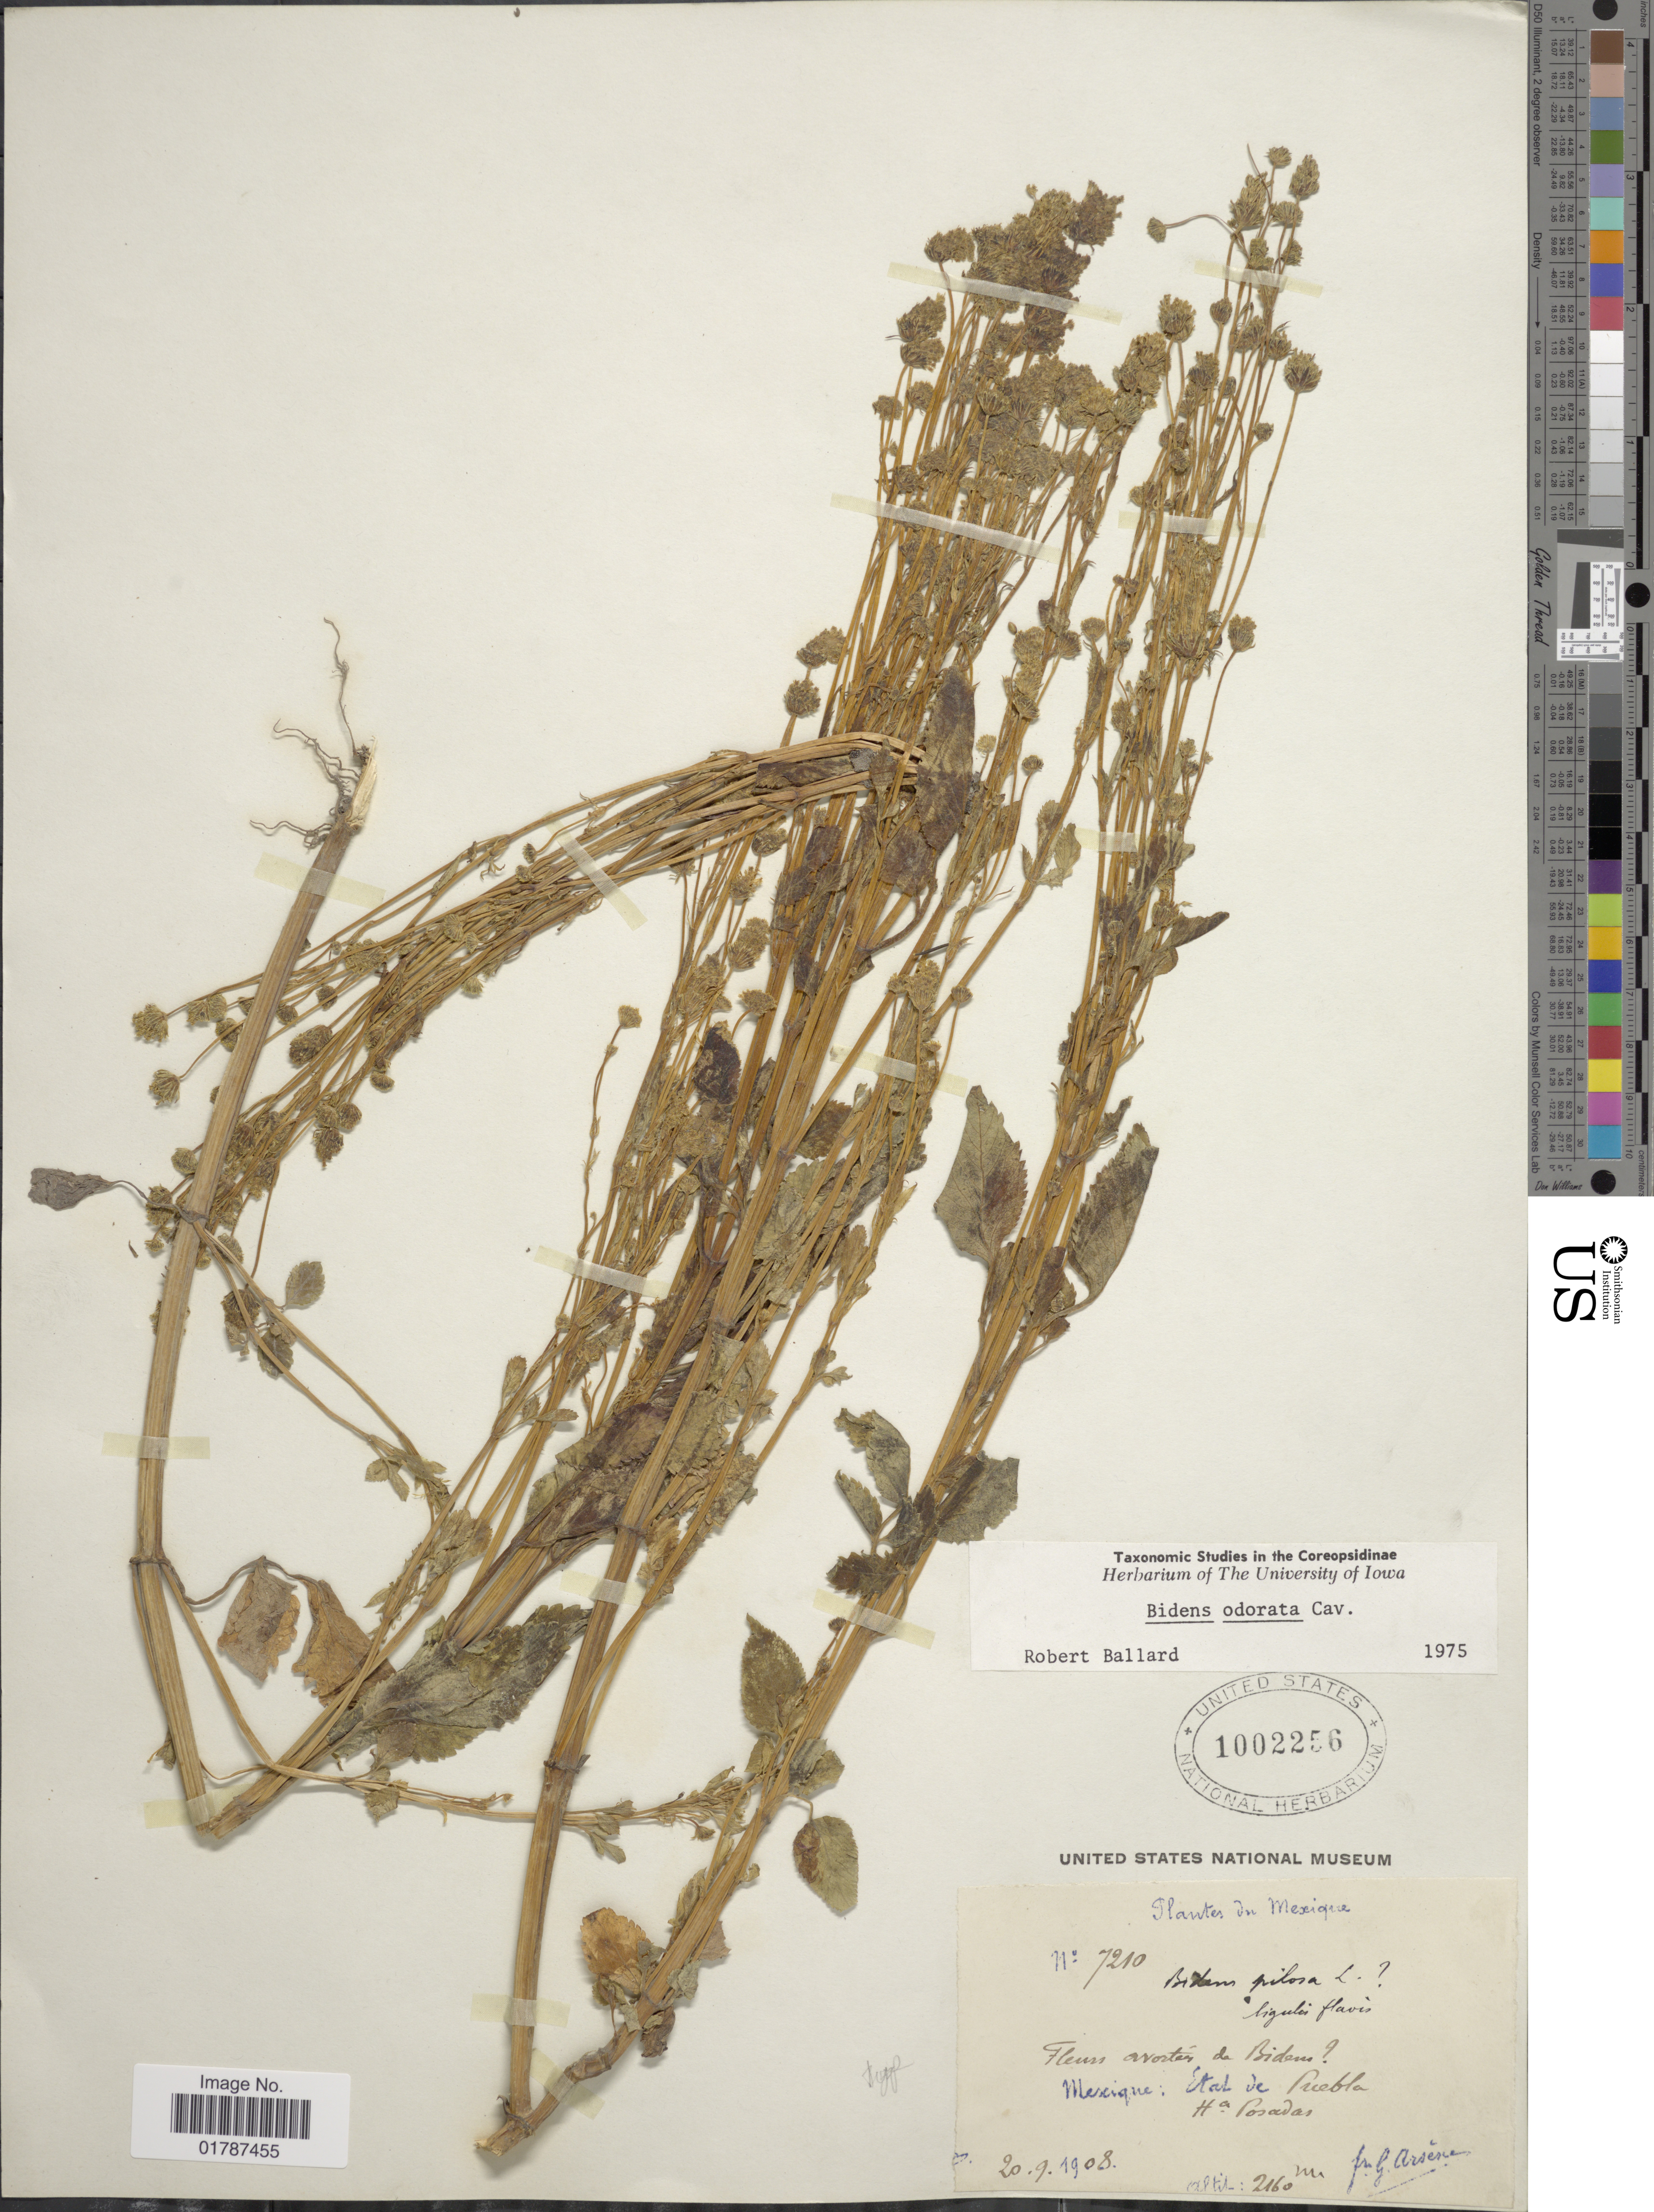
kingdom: Plantae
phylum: Tracheophyta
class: Magnoliopsida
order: Asterales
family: Asteraceae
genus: Bidens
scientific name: Bidens odorata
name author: Cav.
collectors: Bro. G. Arsène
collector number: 7210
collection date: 1908-09-20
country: Mexico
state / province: Puebla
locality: Etat de Puebla, Ha Posada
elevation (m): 2160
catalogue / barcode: US 1002256